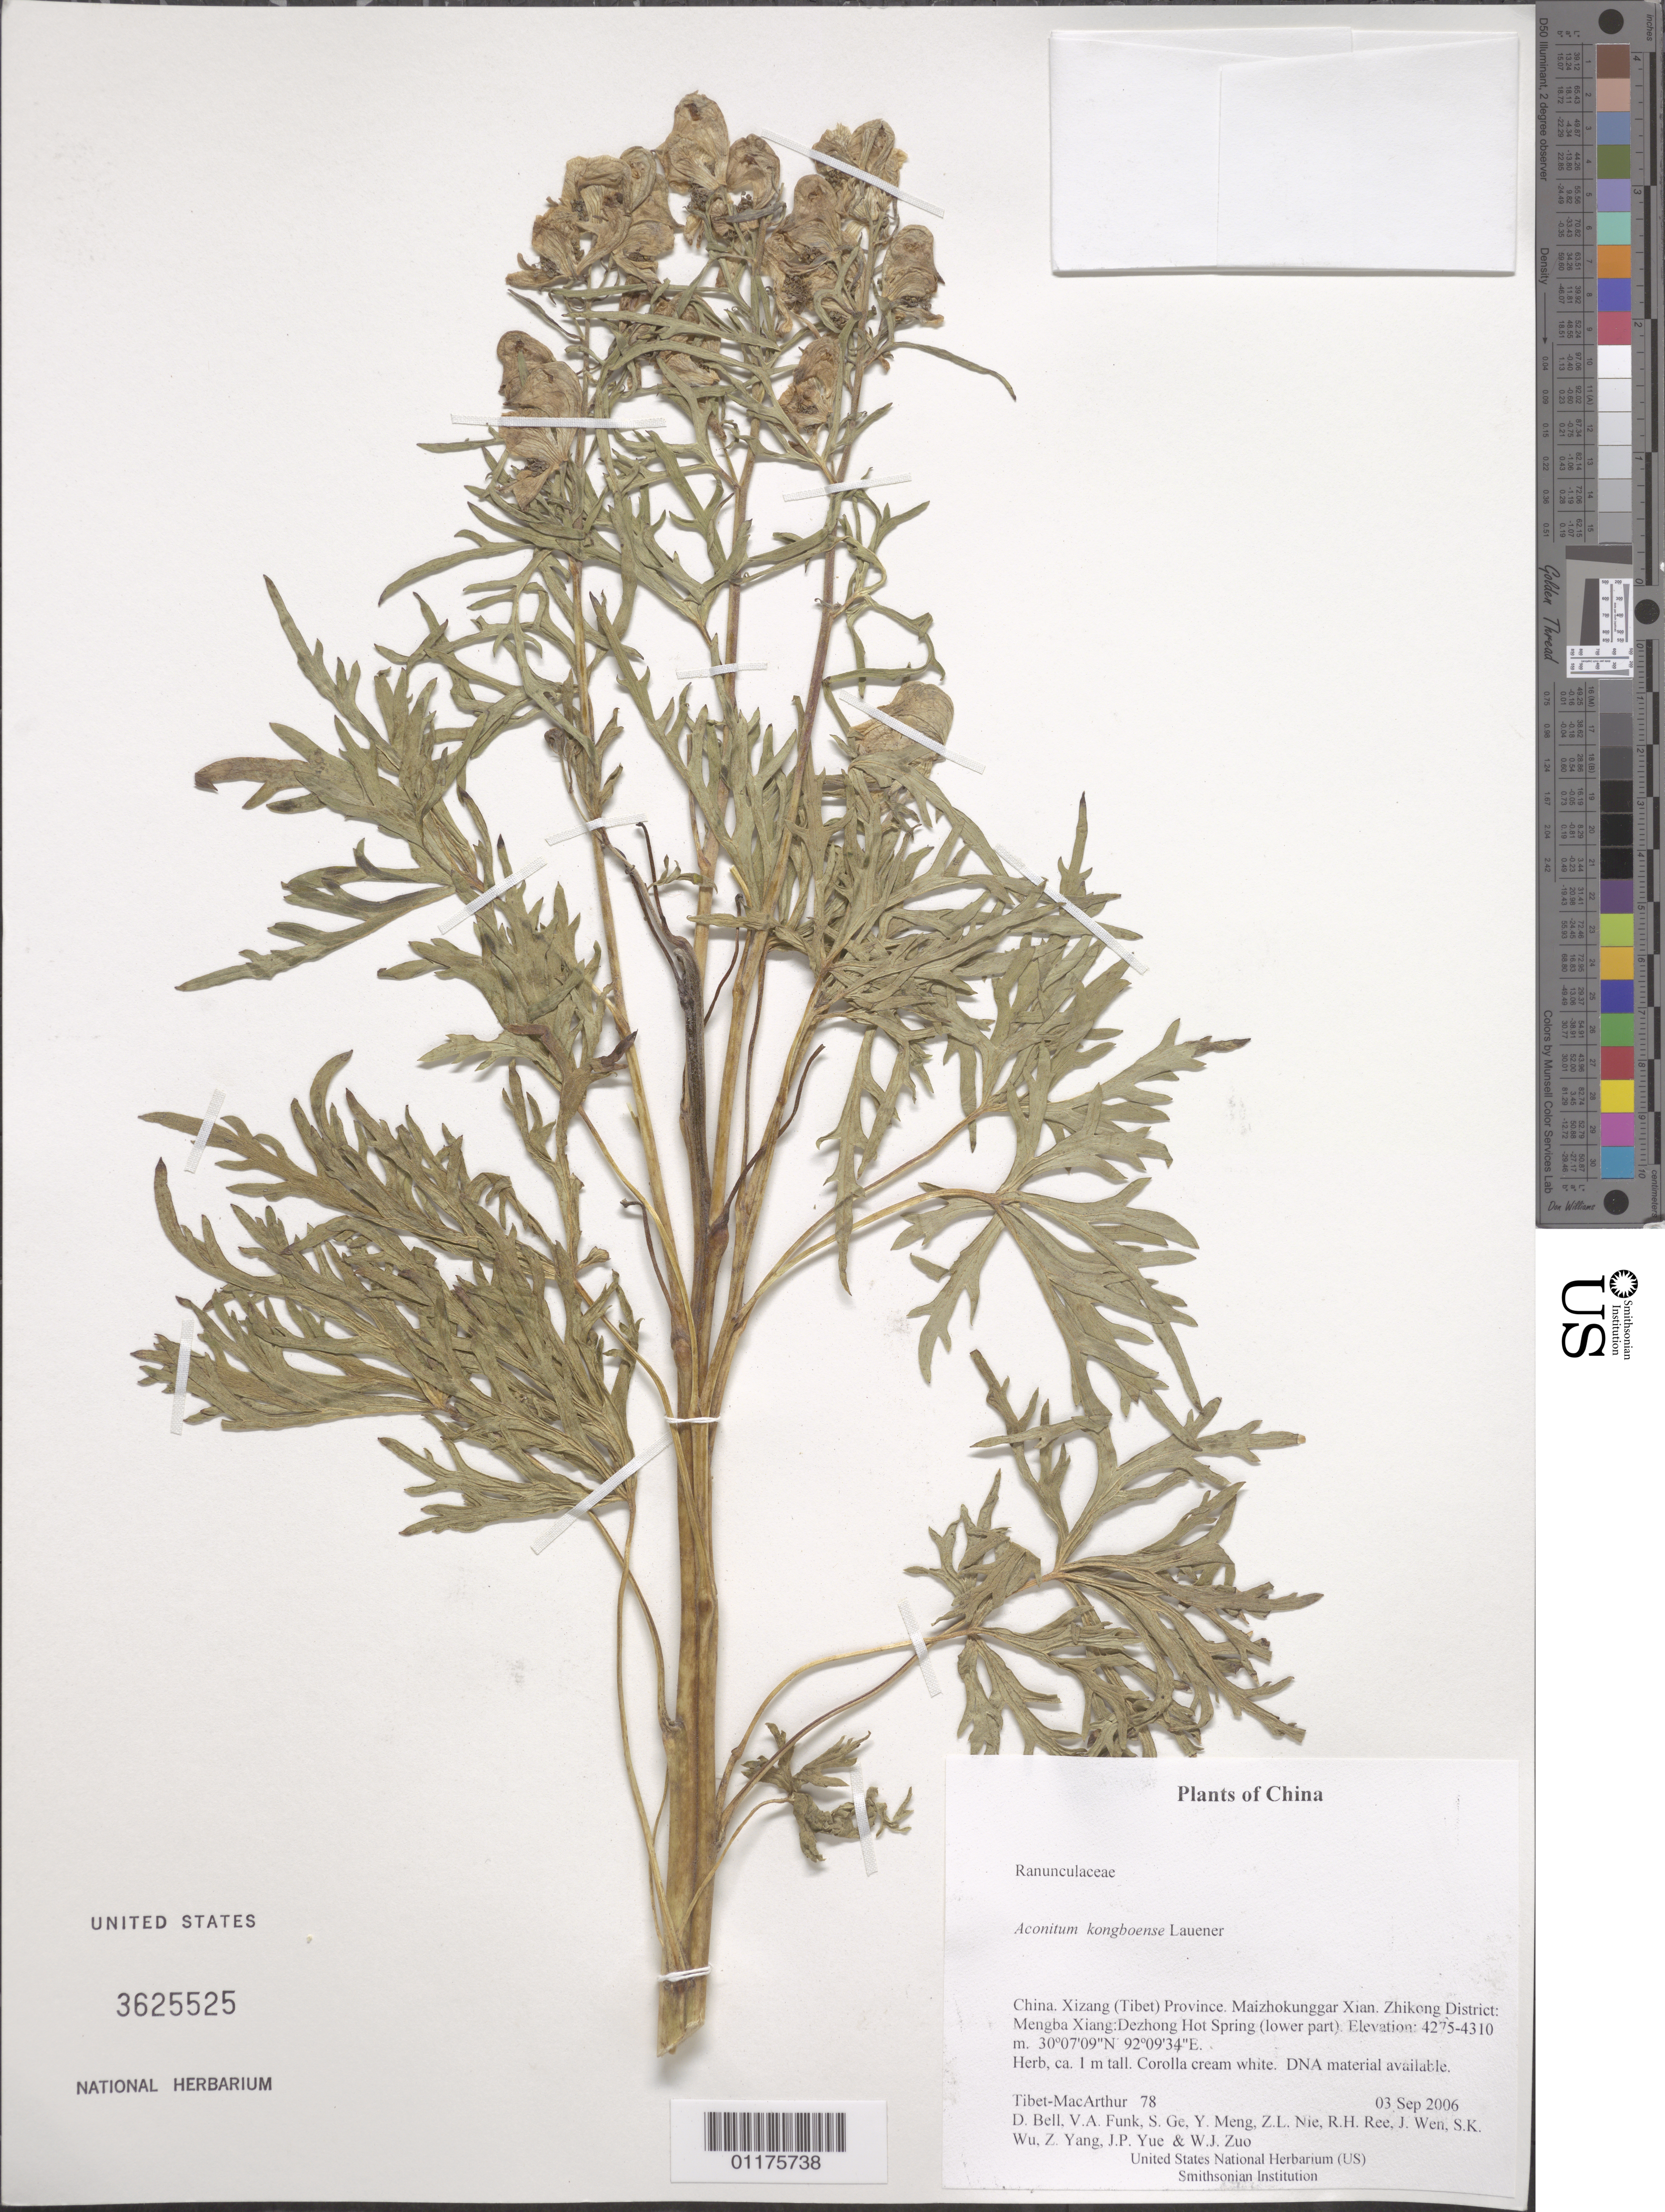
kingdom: Plantae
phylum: Tracheophyta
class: Magnoliopsida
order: Ranunculales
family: Ranunculaceae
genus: Aconitum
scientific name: Aconitum kongboense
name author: Lauener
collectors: Tibet-MacArthur, D. A. Bell, V. Funk, S. Ge, Y. Meng, Z. Nie, R. Ree, J. Wen, S. K. Wu, Z. Yang, J. Yue & W. Zuo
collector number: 78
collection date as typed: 03 Sep 2006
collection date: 2006-09-03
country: China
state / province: Xizang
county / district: Maizhokunggar Xian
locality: Zhikong District: Mengba Xiang:Dezhong Hot Spring (lower part).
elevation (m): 4275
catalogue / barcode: US 3625525